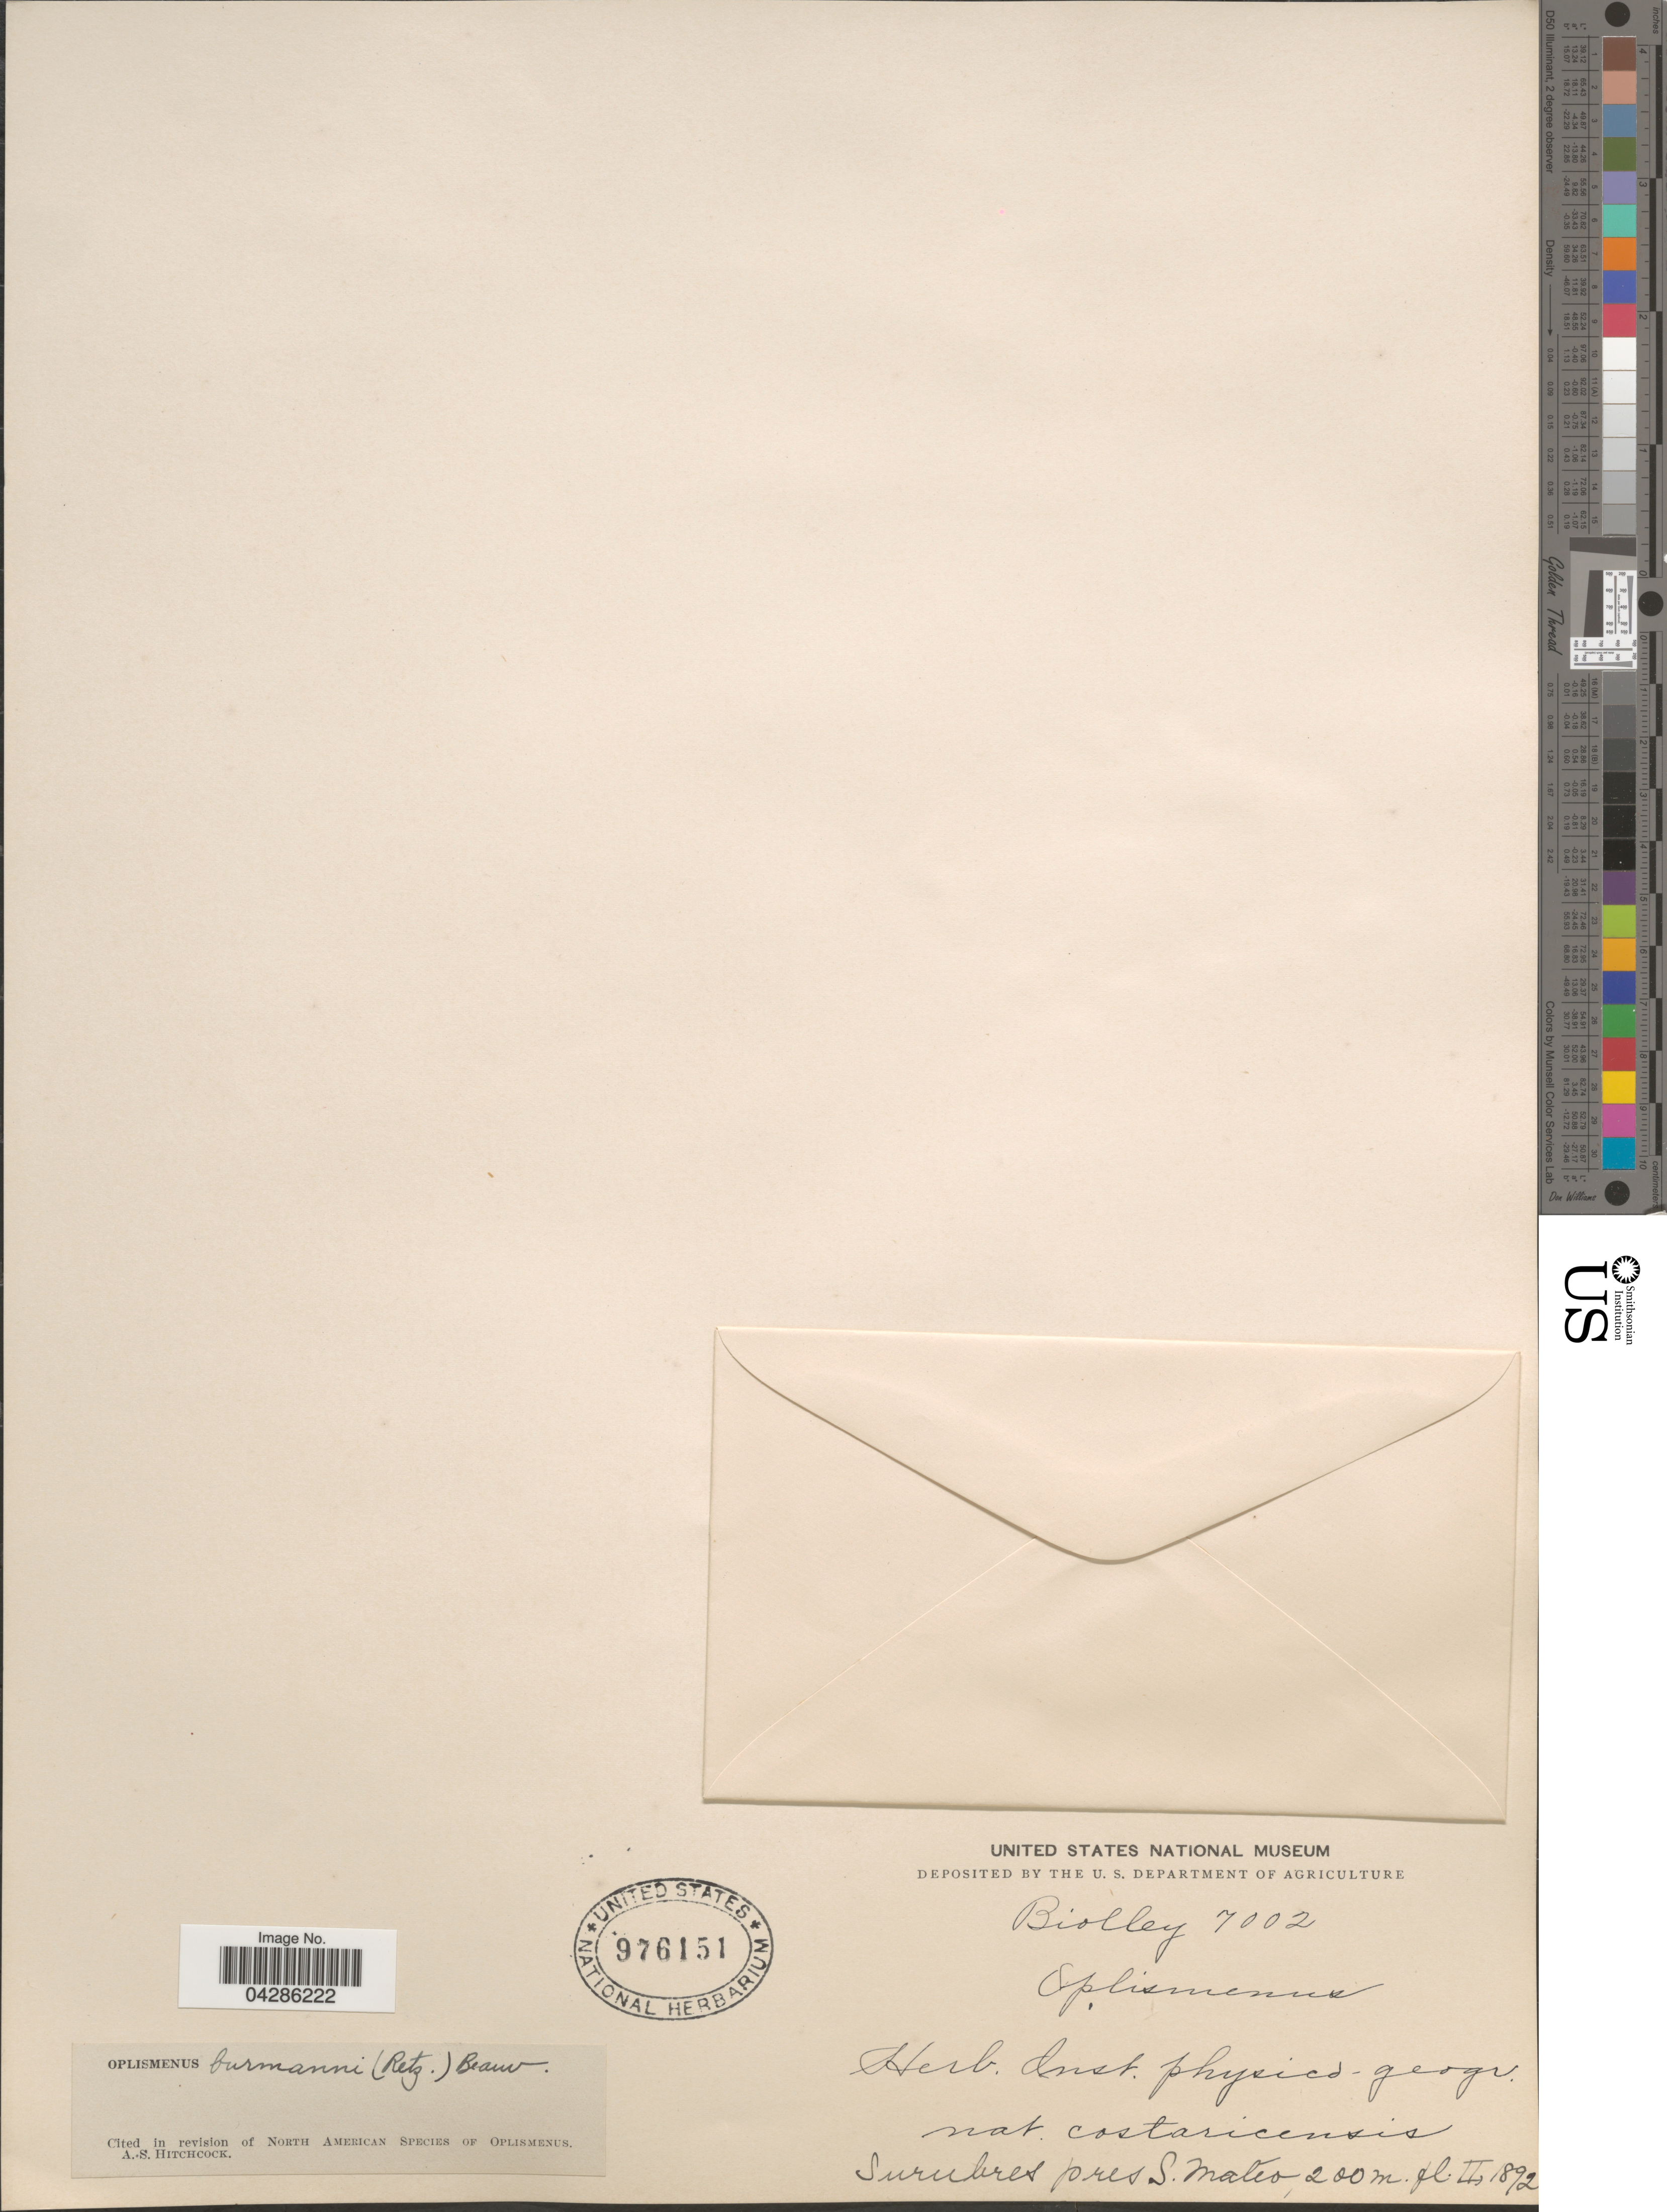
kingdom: Plantae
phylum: Tracheophyta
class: Liliopsida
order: Poales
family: Poaceae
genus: Oplismenus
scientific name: Oplismenus burmannii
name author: (Retz.) P. Beauv.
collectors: Biolley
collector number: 7002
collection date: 1892-02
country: Costa Rica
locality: Surubres pres S. Mateo.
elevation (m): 200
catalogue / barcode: US 976151